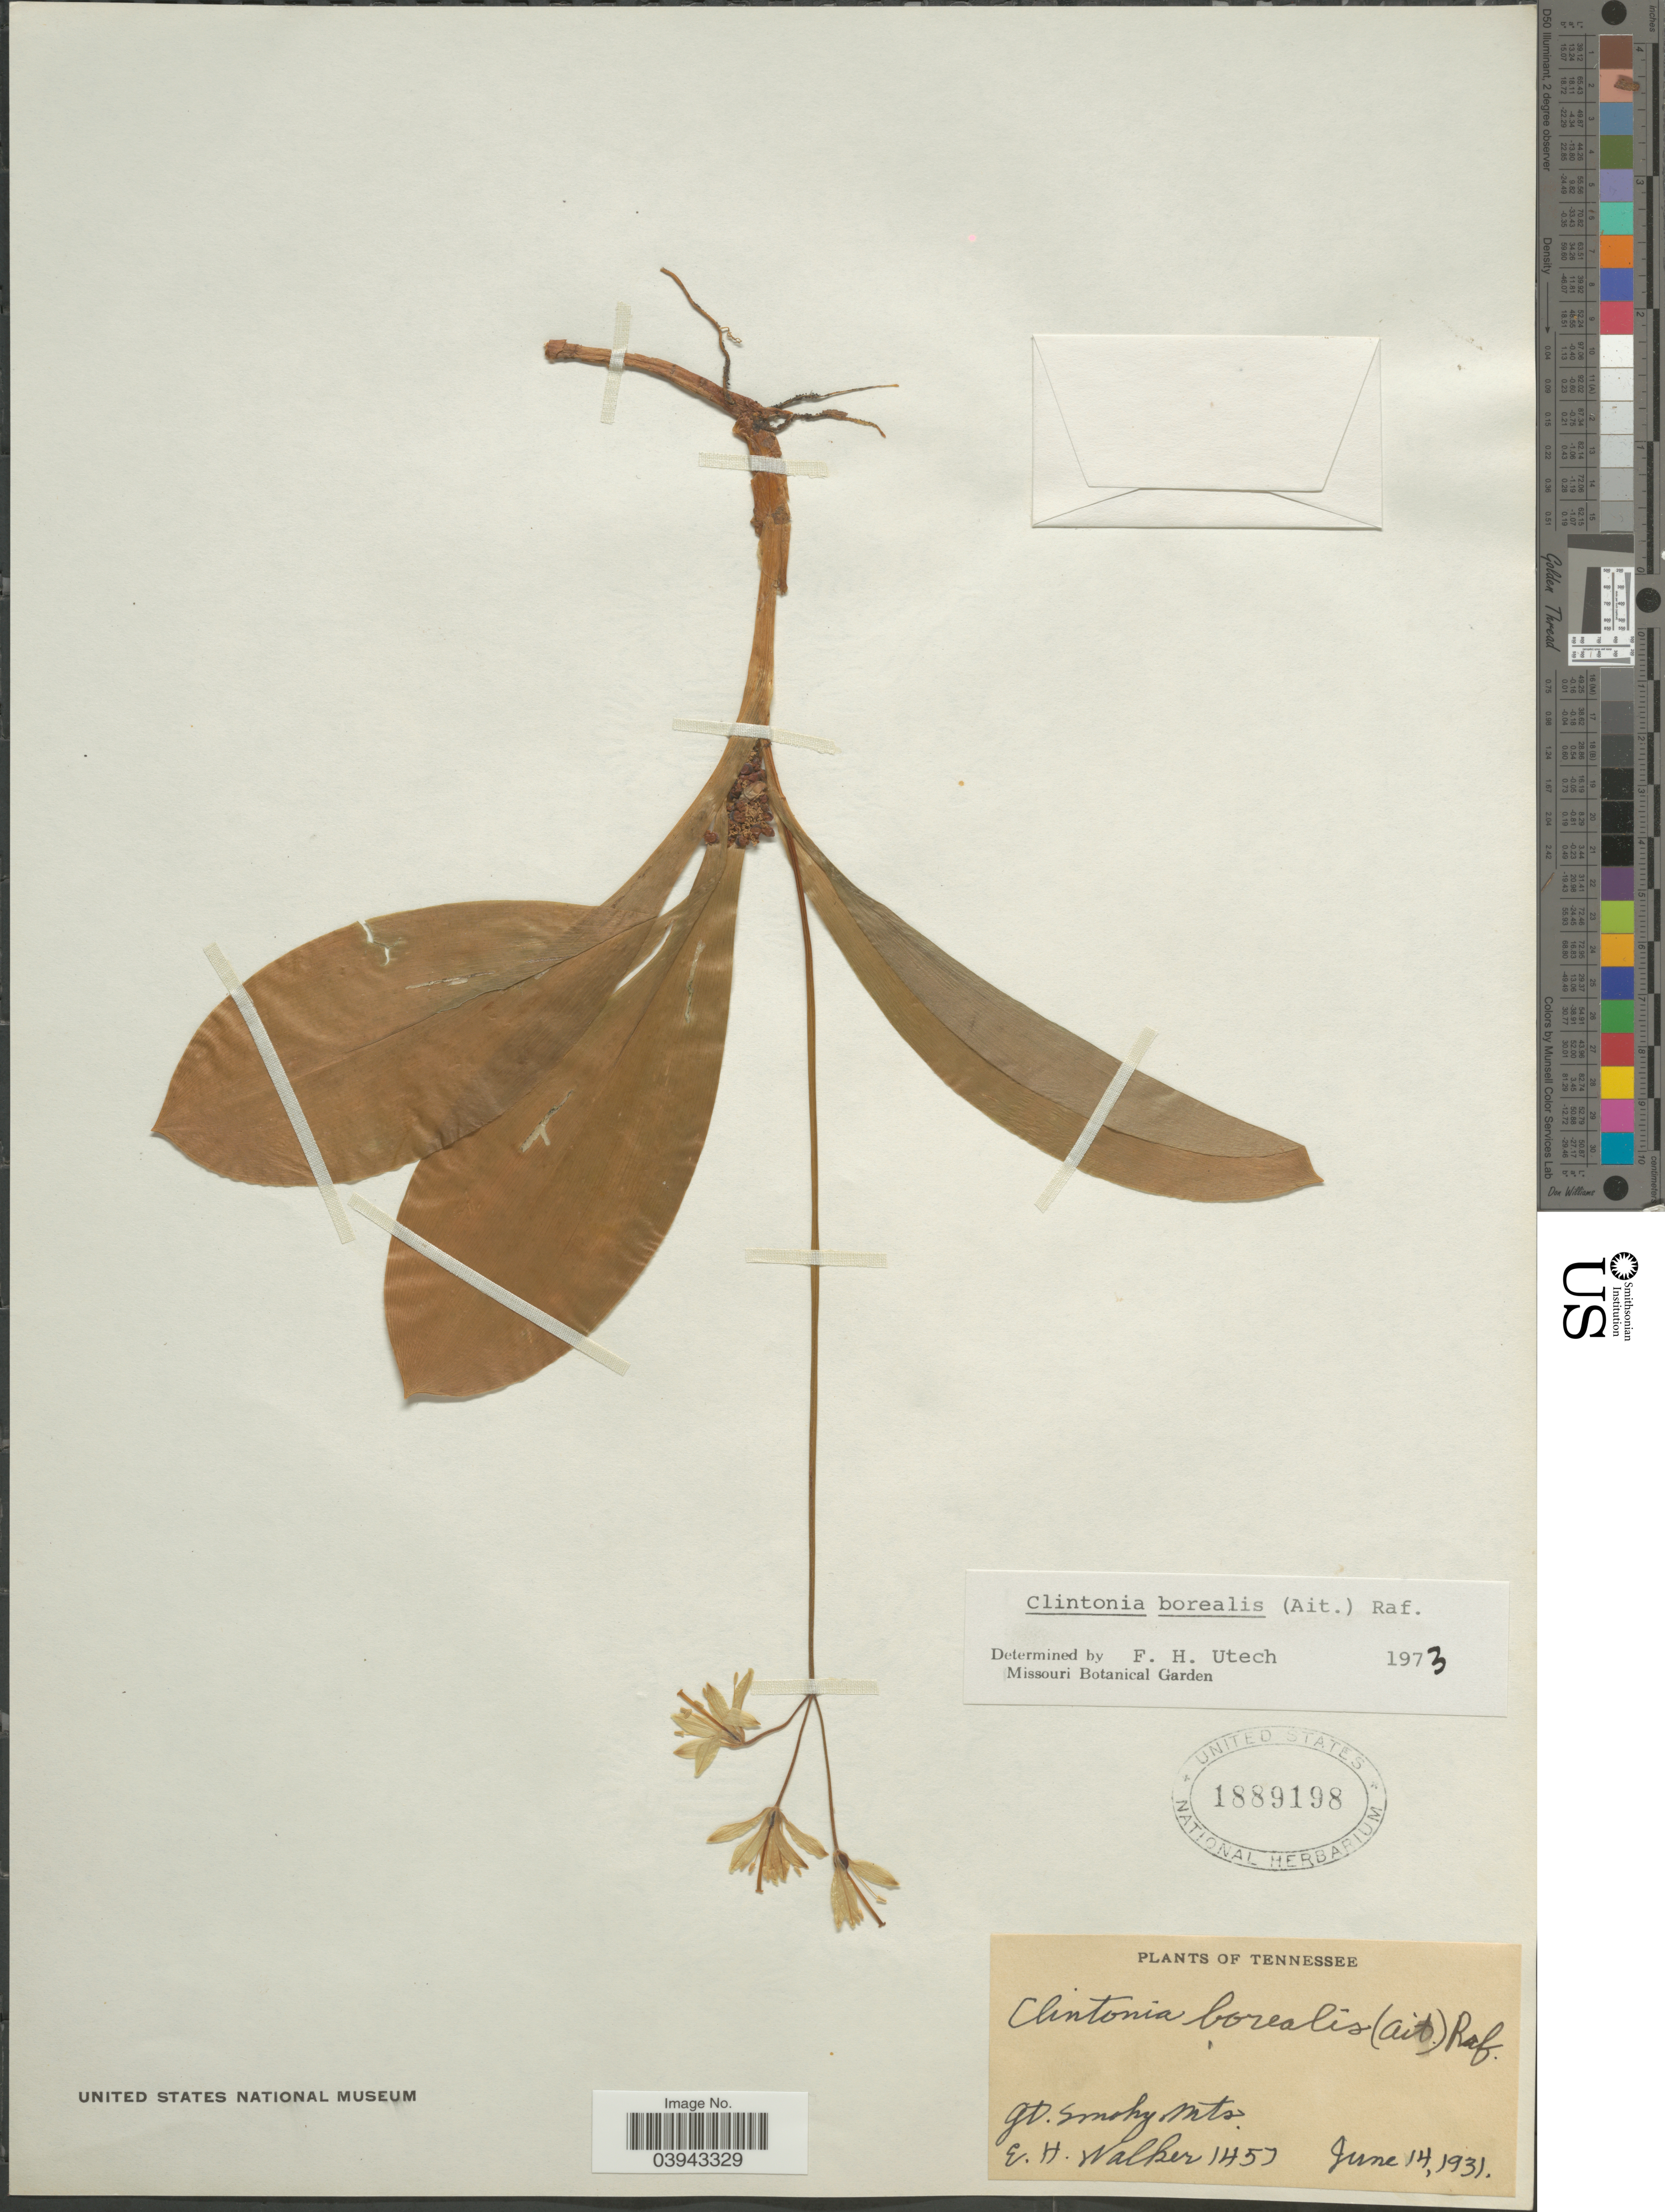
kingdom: Plantae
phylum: Tracheophyta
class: Liliopsida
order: Liliales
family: Liliaceae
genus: Clintonia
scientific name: Clintonia borealis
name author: (Aiton) Raf.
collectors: E. H. Walker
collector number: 1457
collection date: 1931-06-14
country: United States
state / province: Tennessee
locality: Gt. Smoky Mts.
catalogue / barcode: US 1889198